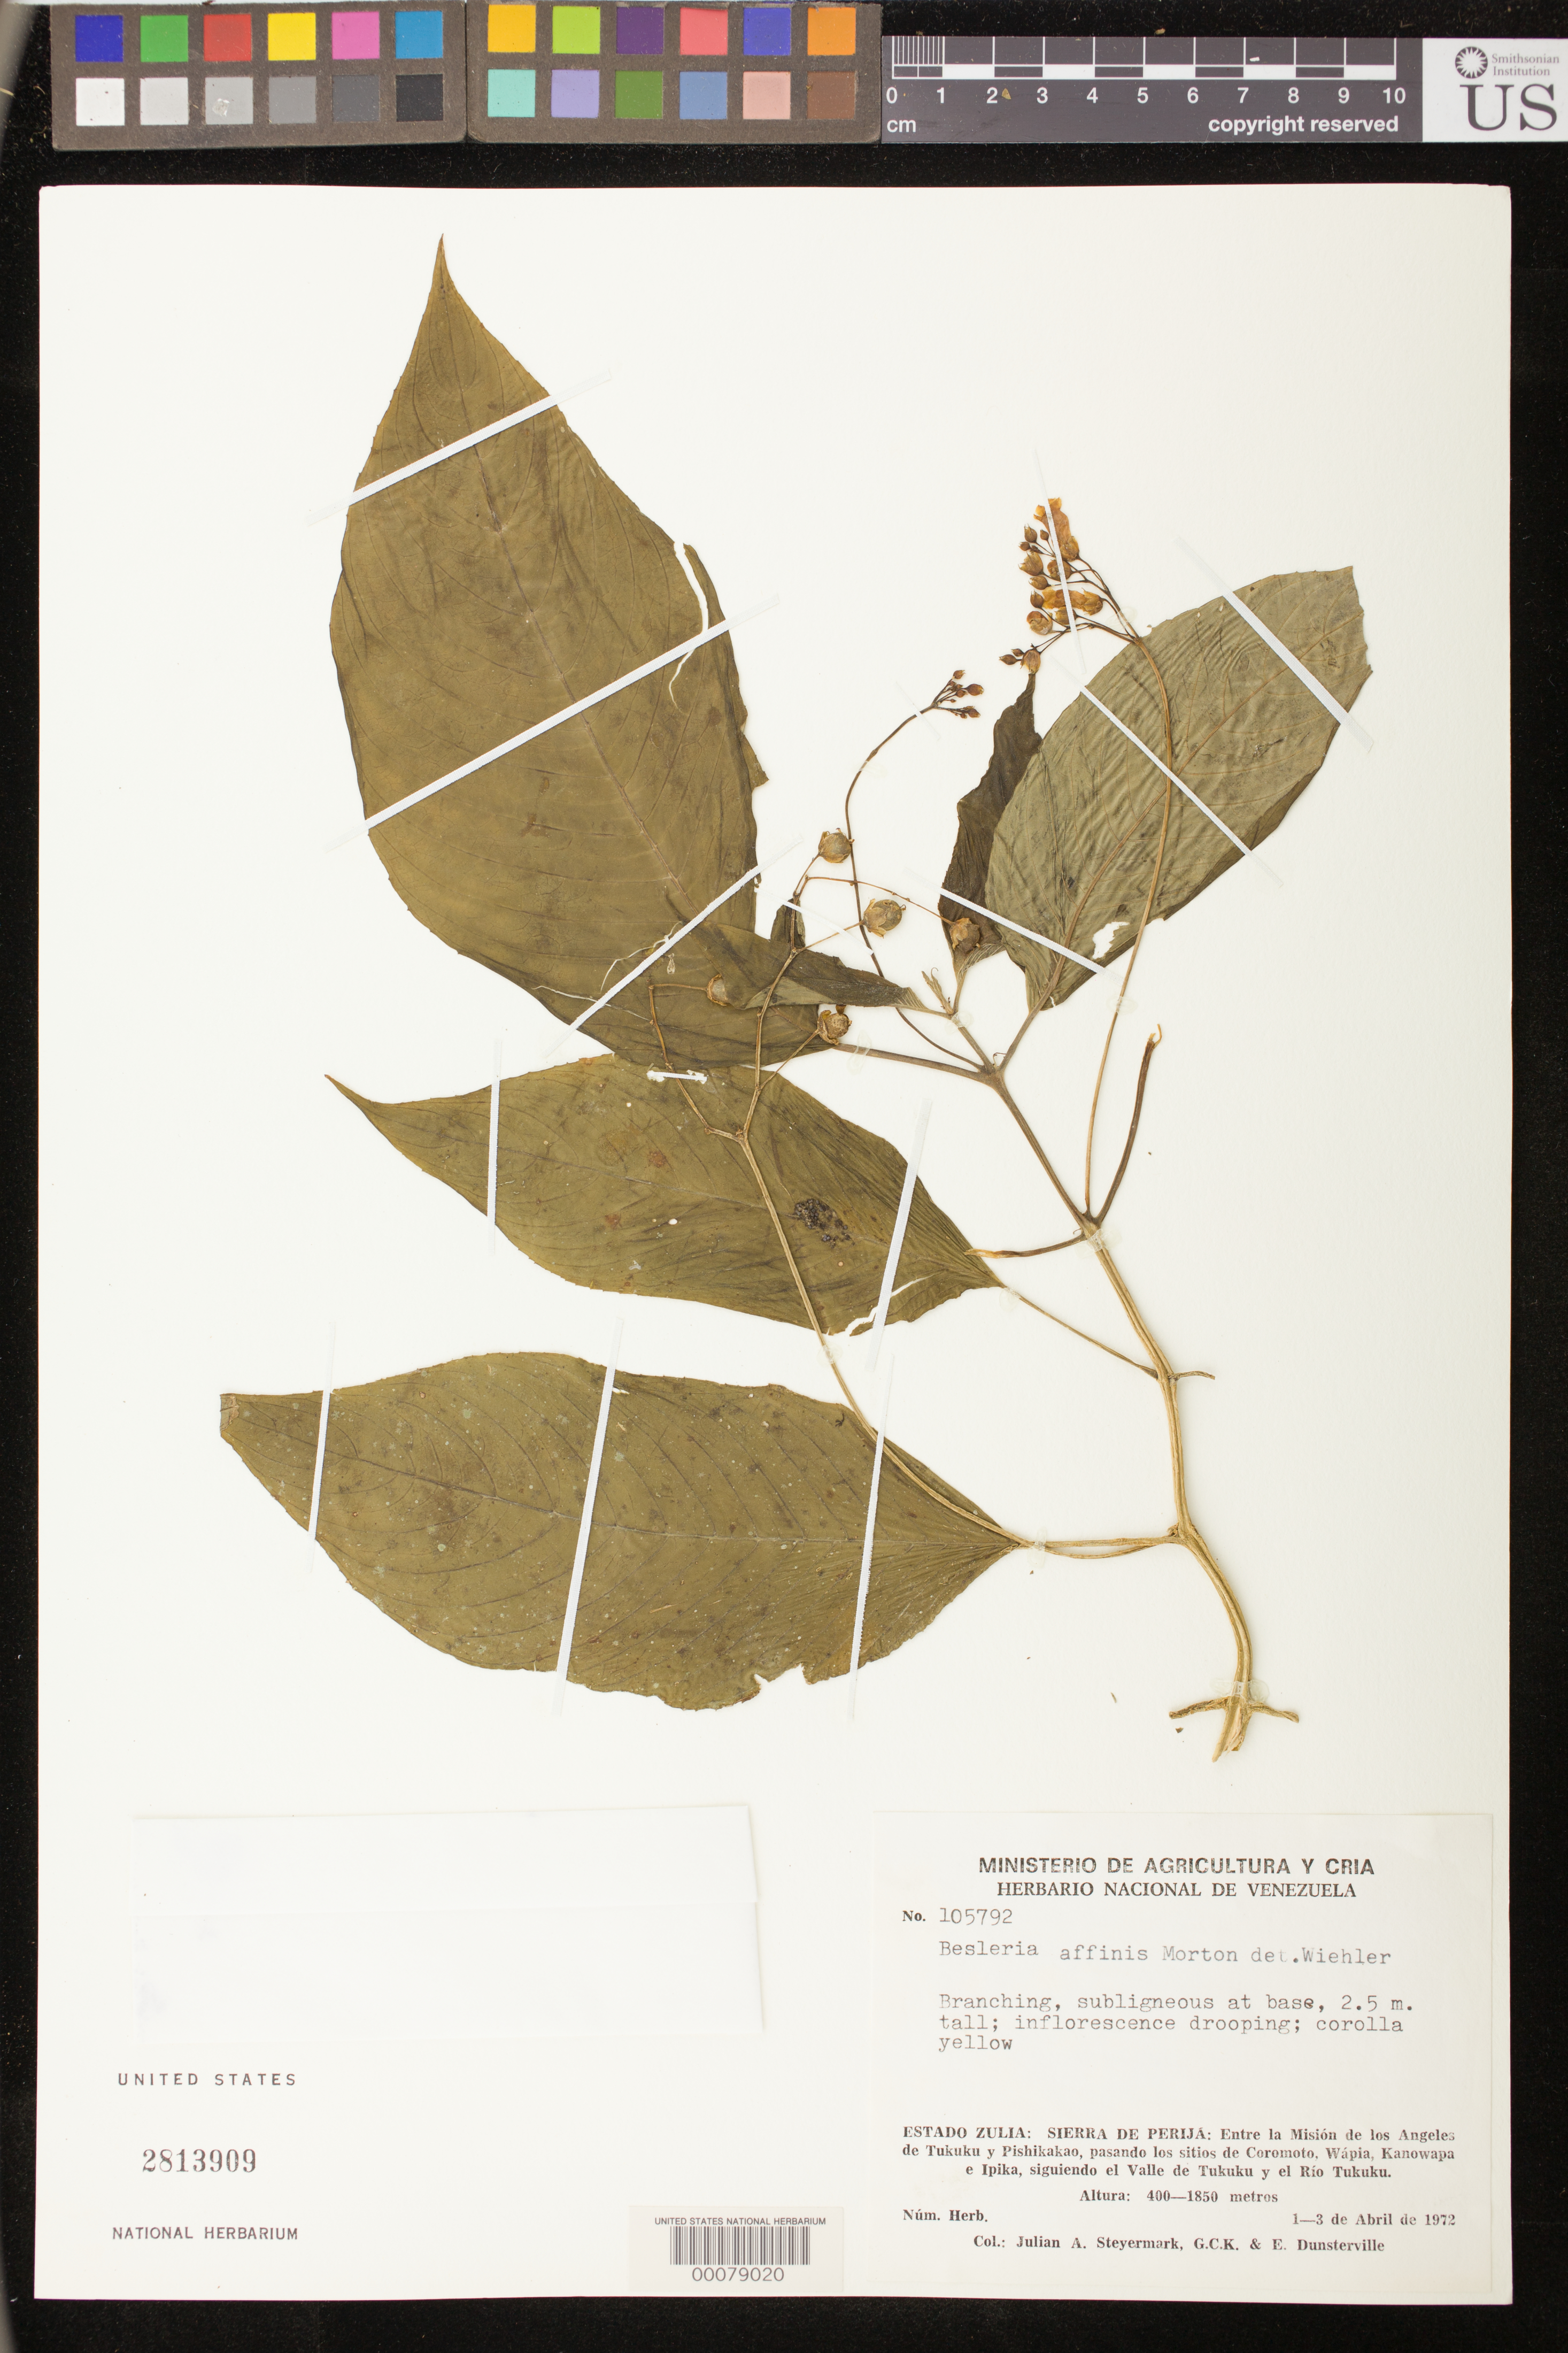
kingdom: Plantae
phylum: Tracheophyta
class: Magnoliopsida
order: Lamiales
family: Gesneriaceae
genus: Besleria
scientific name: Besleria affinis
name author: C.V. Morton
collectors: J. Steyermark & et al.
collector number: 105792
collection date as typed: Apr 1972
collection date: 1972-04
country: Venezuela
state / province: Zulia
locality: Sierra de Perija, between La Mision de Los Angeles de Tukuku and Pishikakao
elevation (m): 400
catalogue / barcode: US 2813909